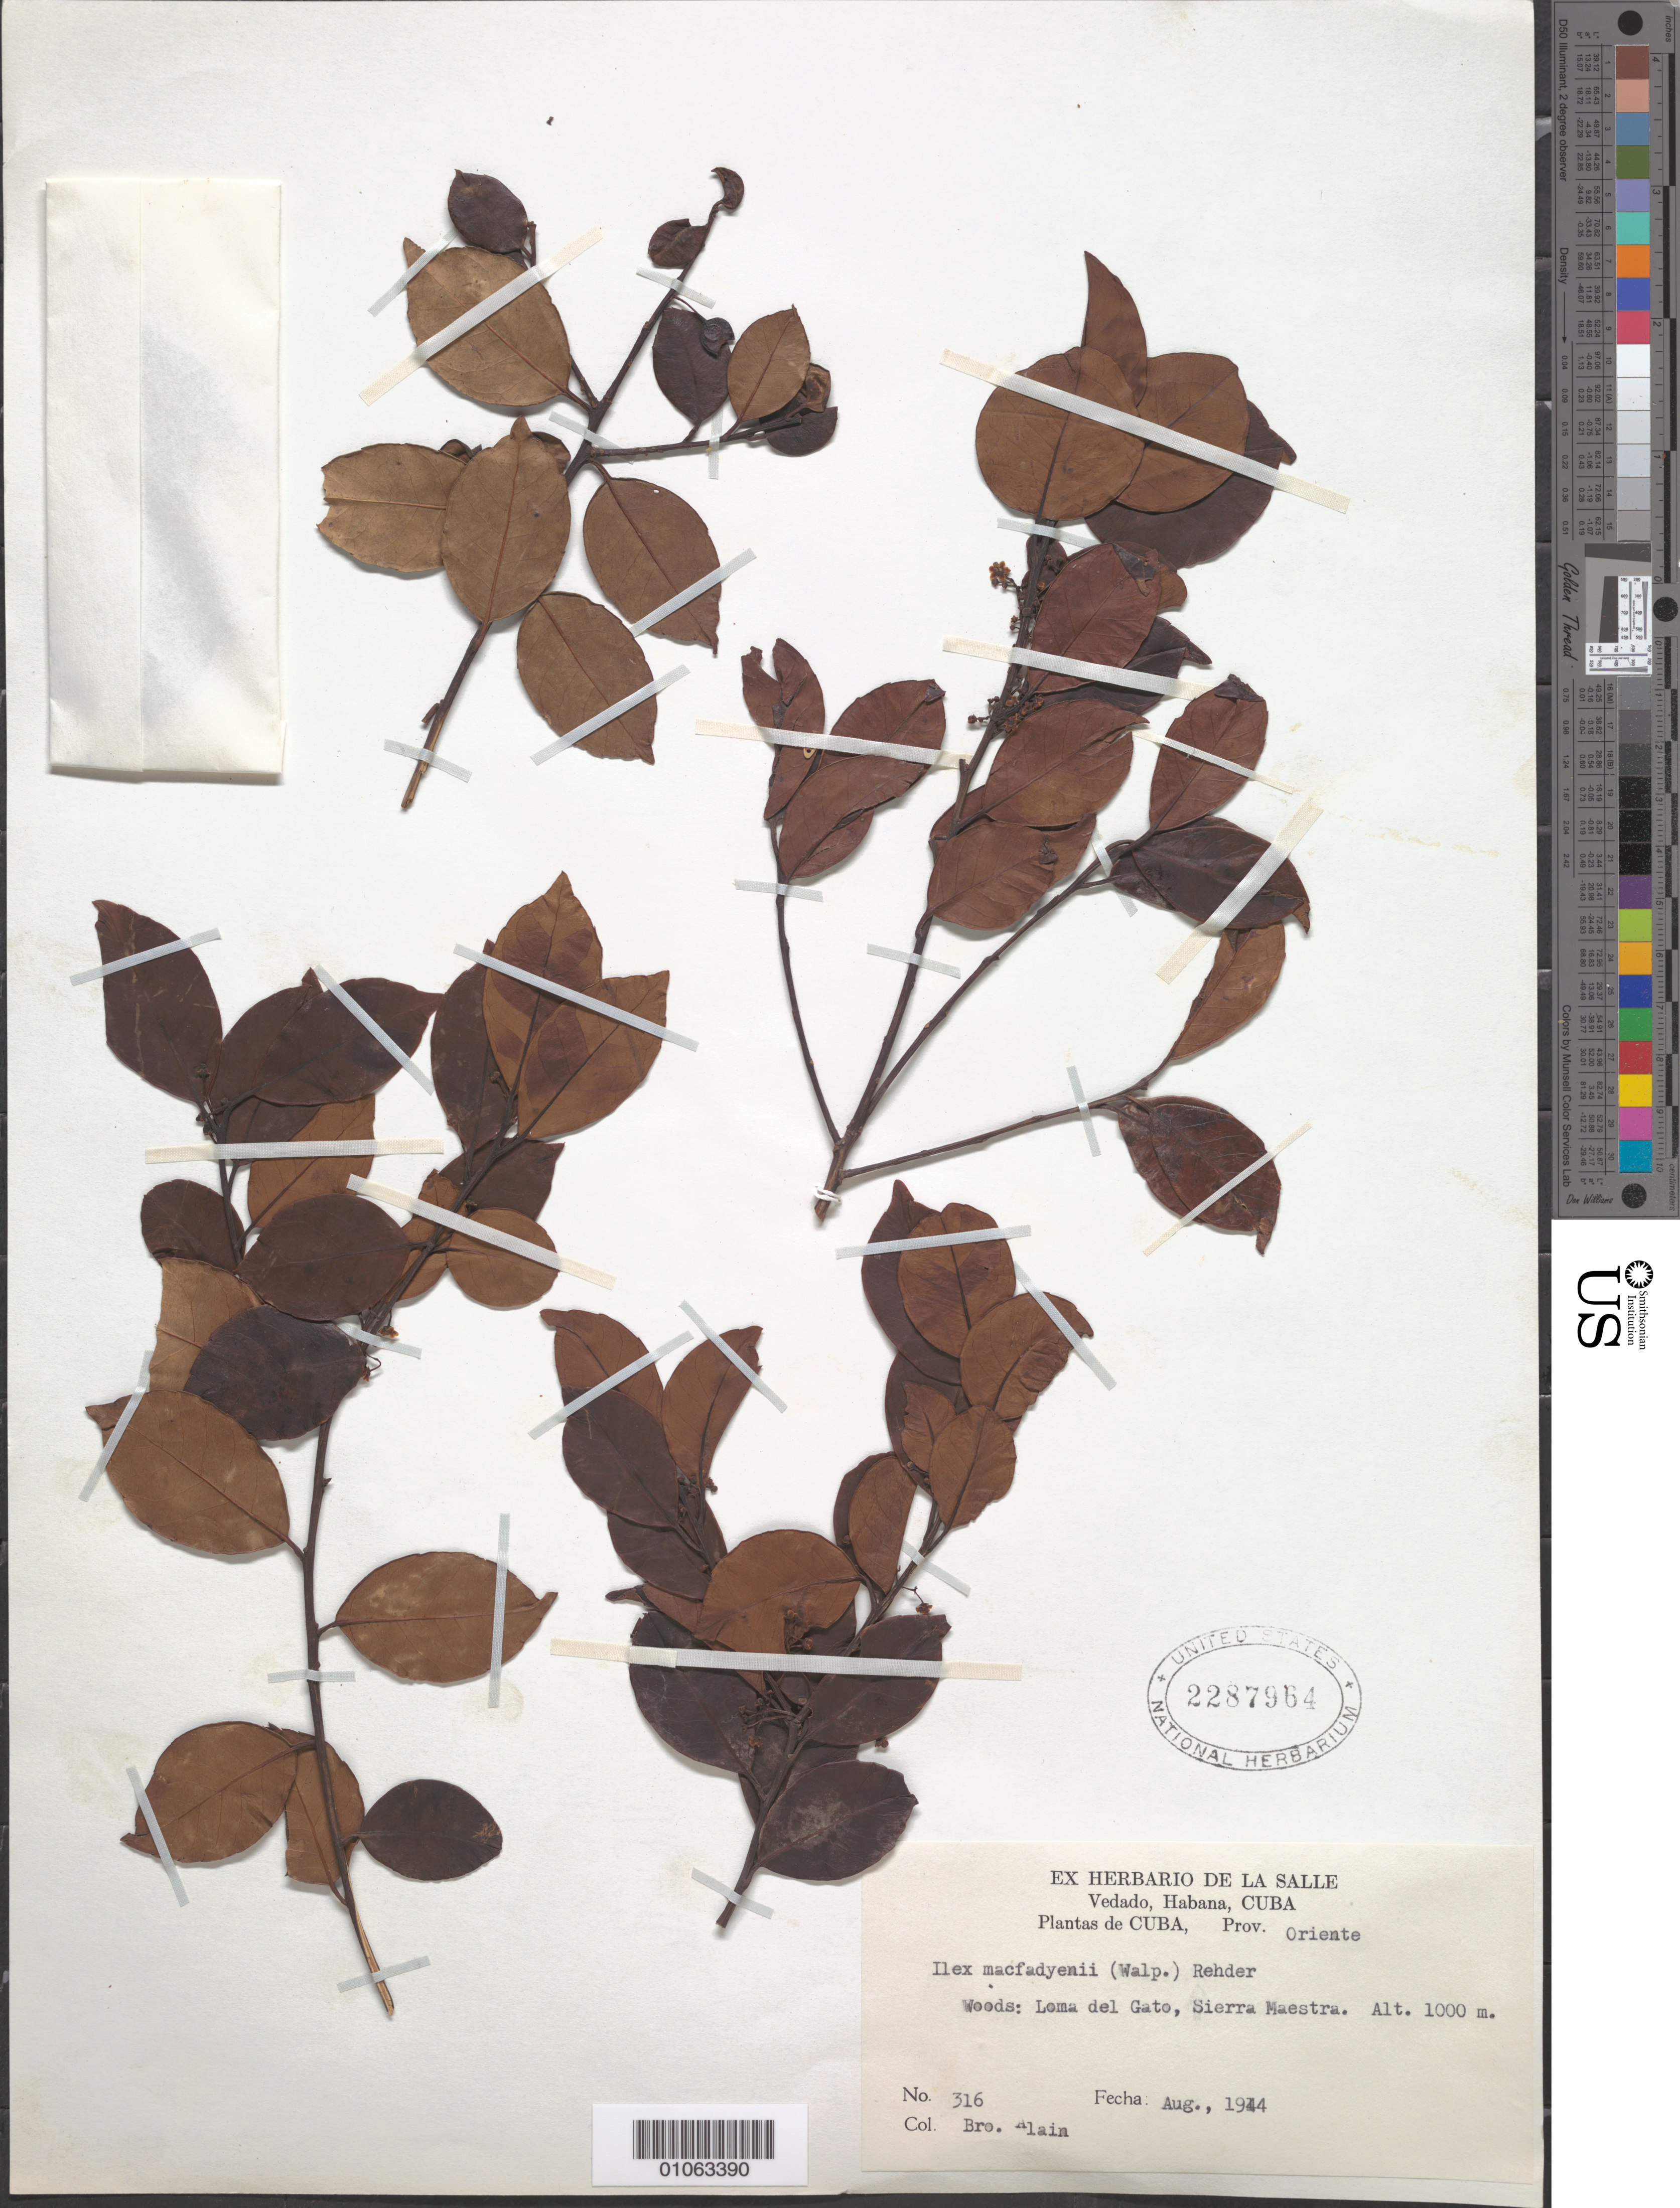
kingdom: Plantae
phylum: Tracheophyta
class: Magnoliopsida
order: Aquifoliales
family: Aquifoliaceae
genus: Ilex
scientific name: Ilex macfadyenii var. macfadyenii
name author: (Walp.) Rehder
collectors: A. H. Liogier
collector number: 316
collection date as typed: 01 Aug 1944 to 31 Aug 1944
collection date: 1944-08-01/1944-08-31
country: Cuba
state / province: Oriente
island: Cuba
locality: Woods: Loma del Gato, Sierra Maestra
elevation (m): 1000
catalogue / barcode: US 2287964